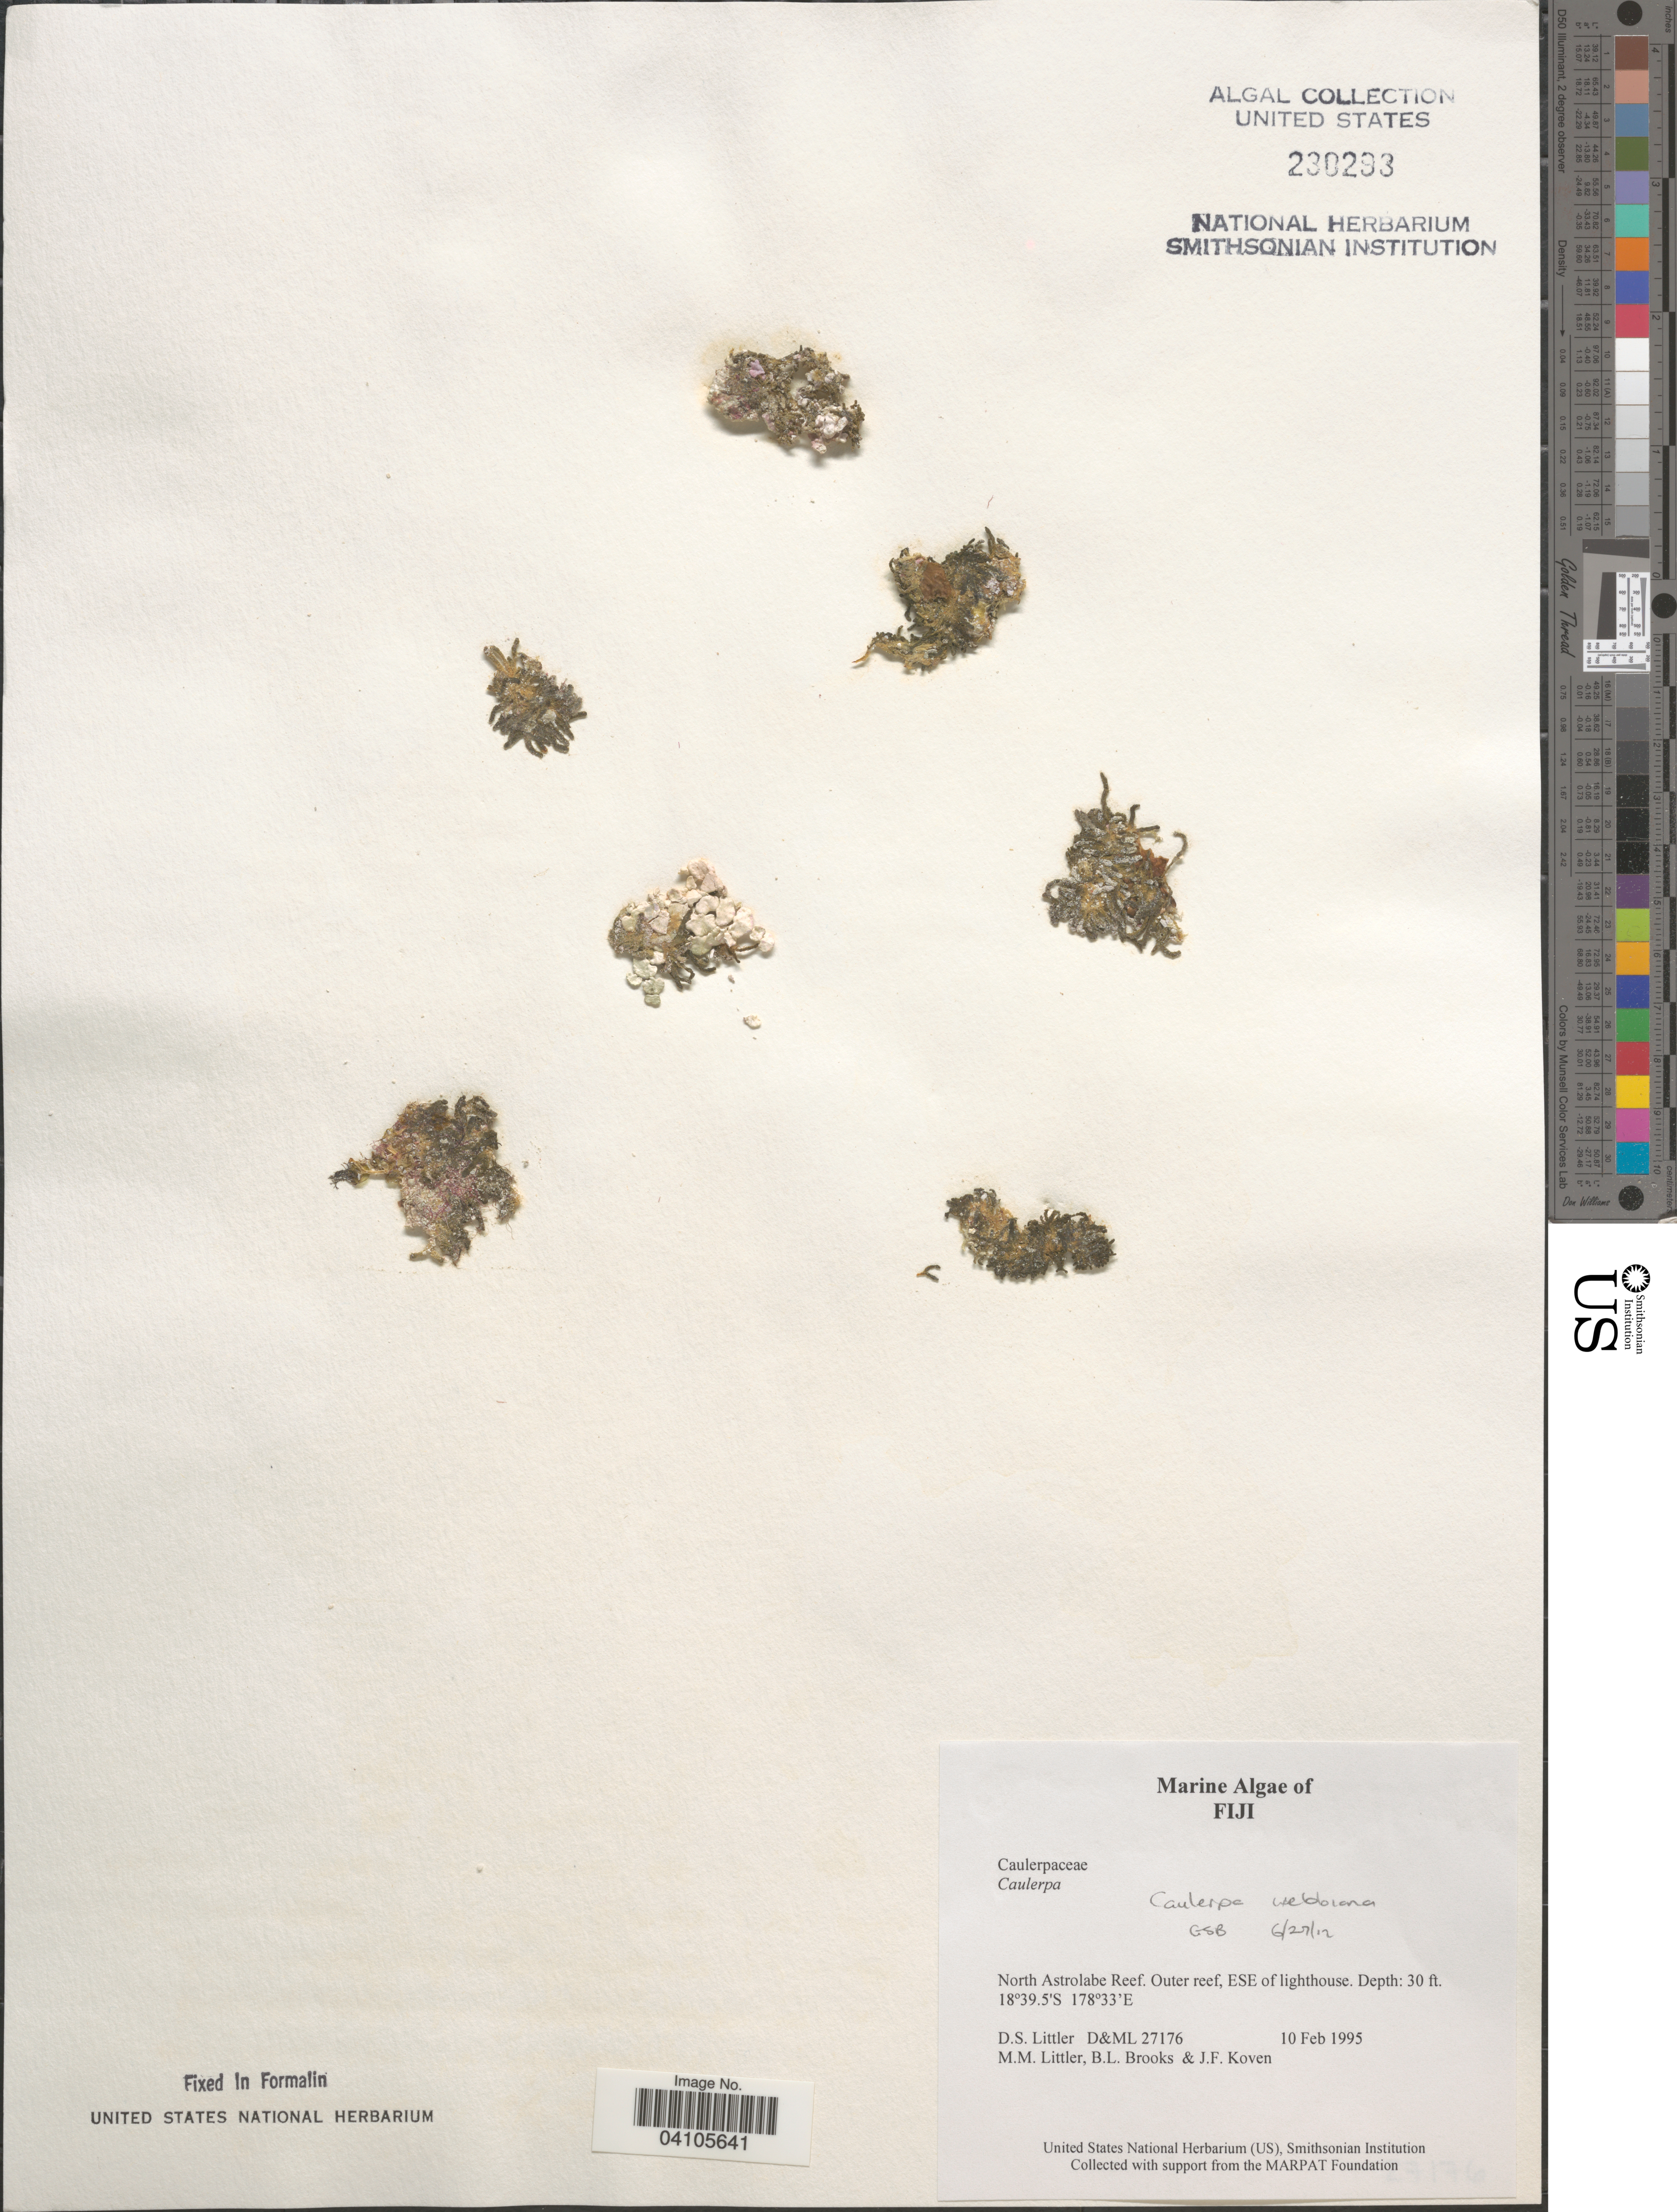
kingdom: Plantae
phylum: Chlorophyta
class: Ulvophyceae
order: Bryopsidales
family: Caulerpaceae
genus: Caulerpa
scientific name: Caulerpa webbiana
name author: Mont.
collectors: D. S. Littler, B. Brooks & J. Koven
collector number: D&ML 27176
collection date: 1995-02-10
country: Fiji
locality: North Astrolabe Reef. Outer reef, ESE of lighthouse.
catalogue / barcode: US 230293